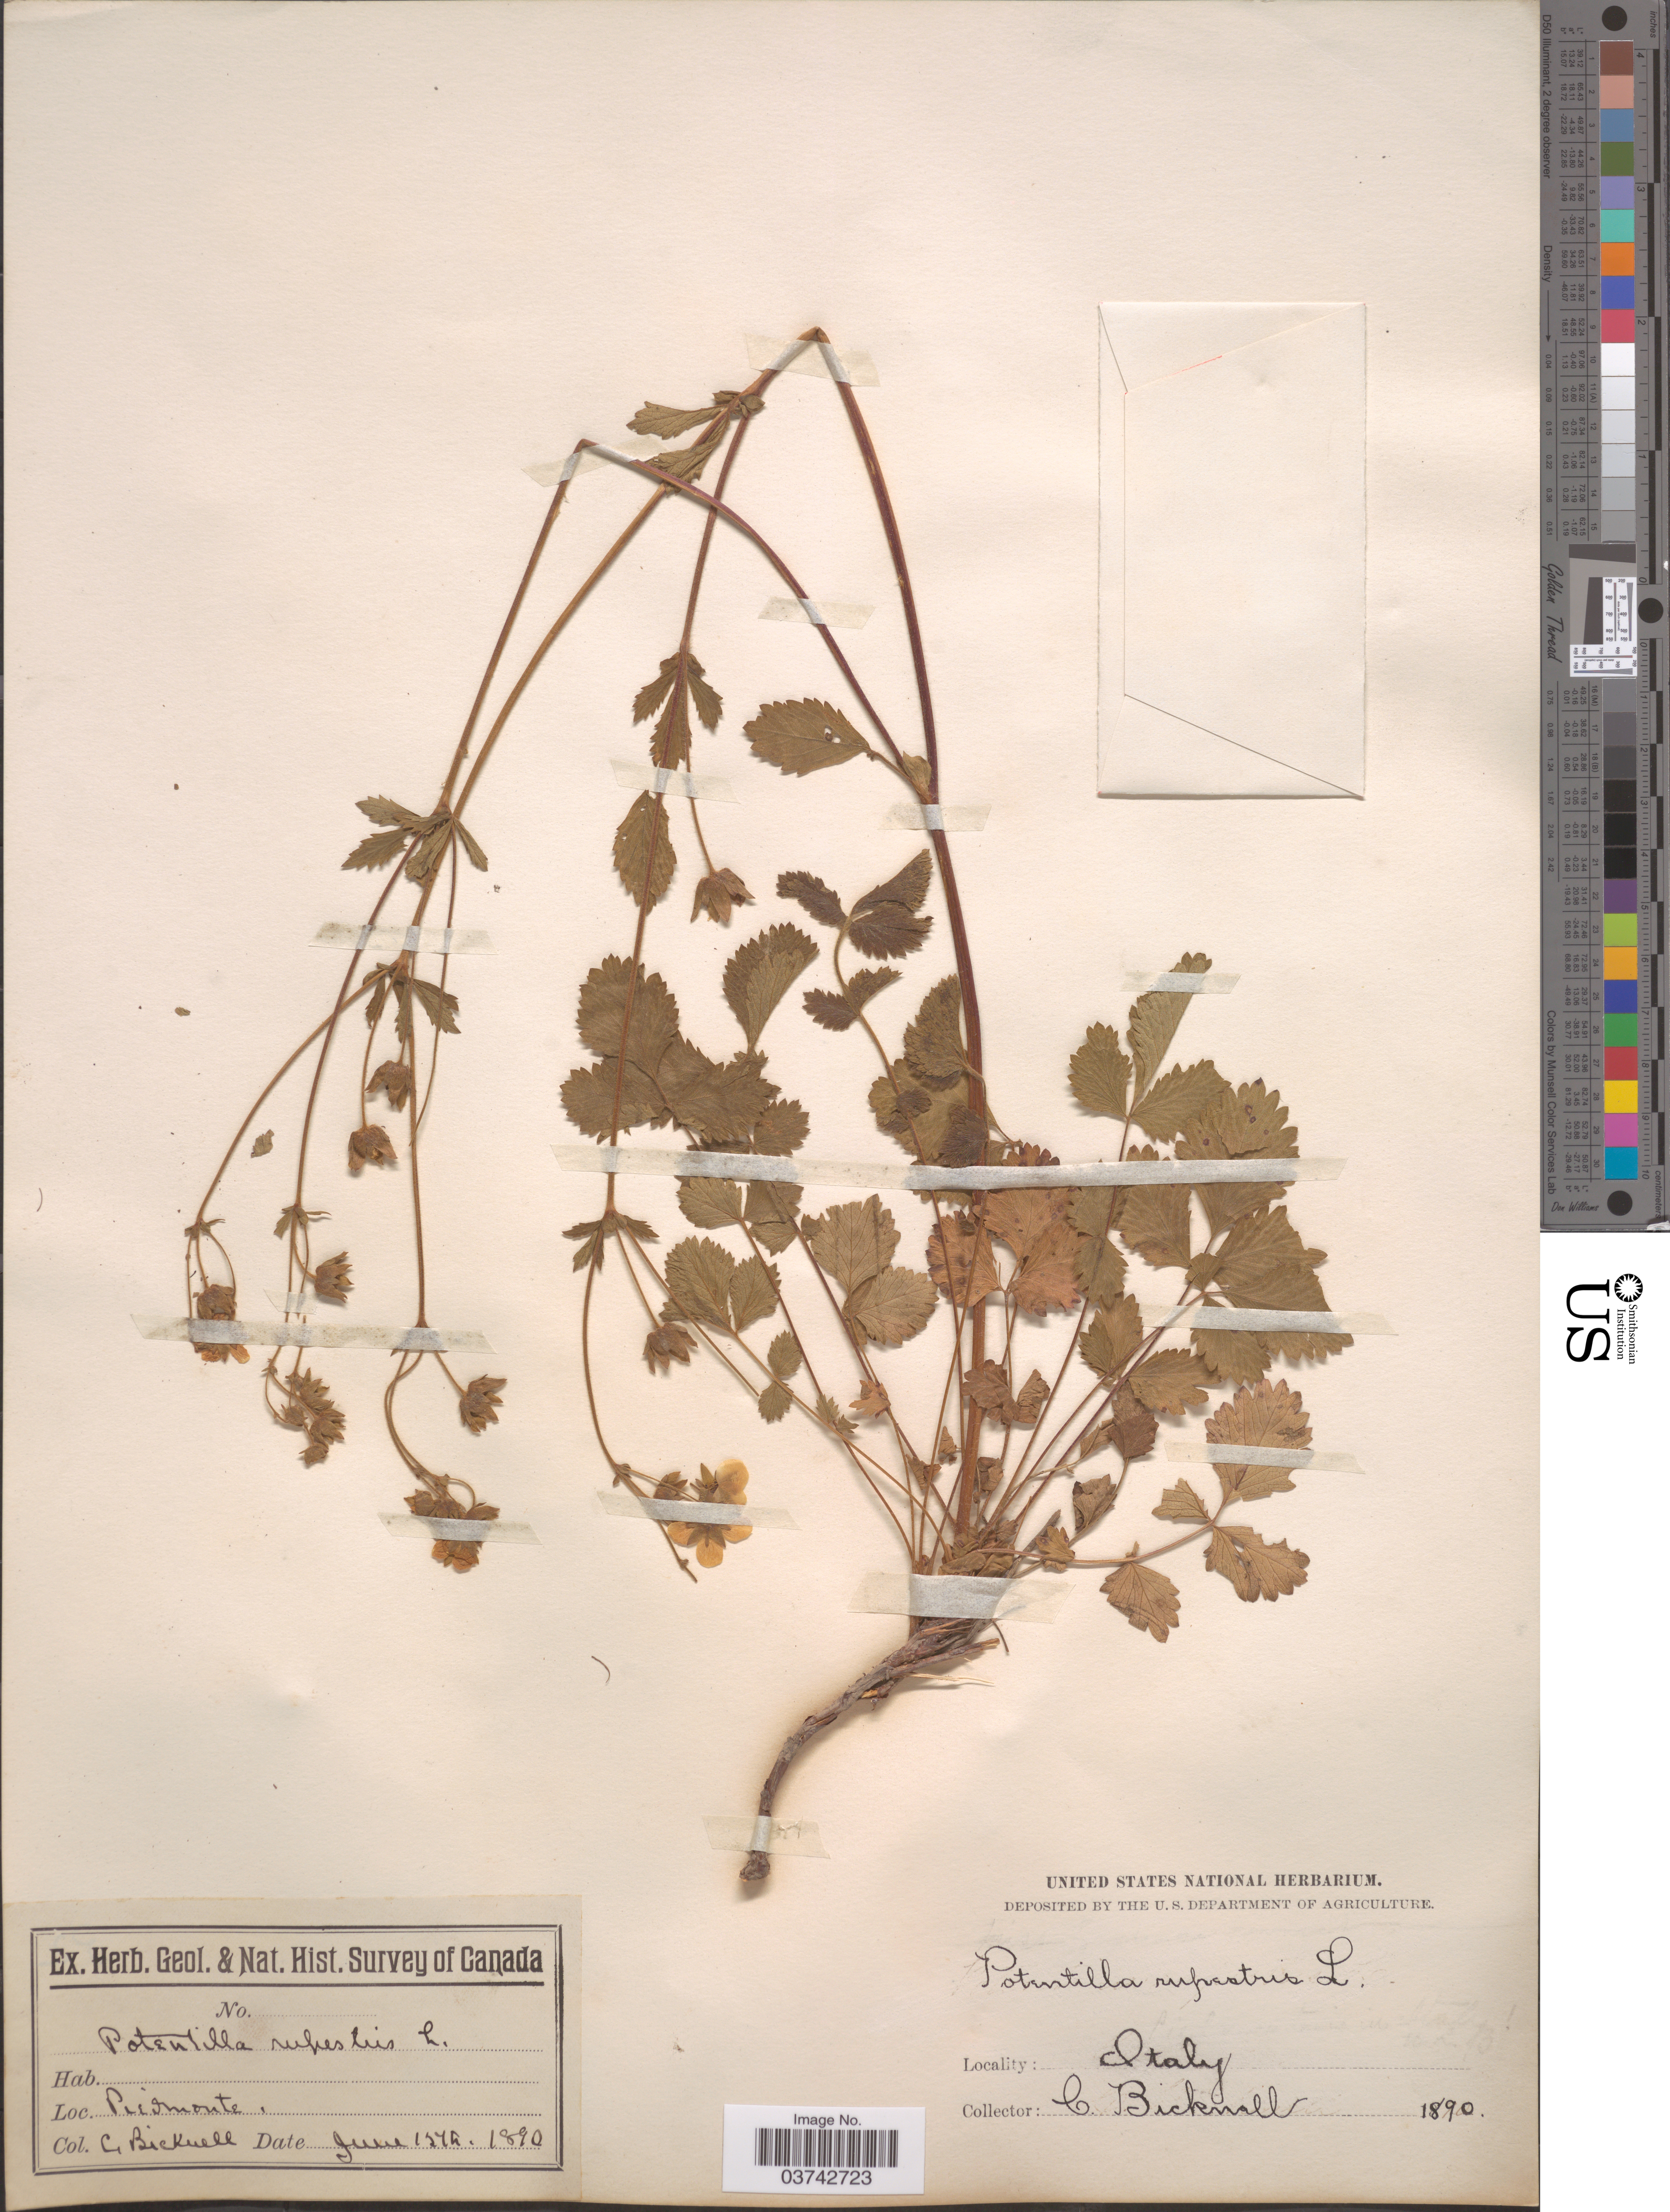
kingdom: Plantae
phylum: Tracheophyta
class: Magnoliopsida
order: Rosales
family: Rosaceae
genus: Drymocallis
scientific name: Drymocallis rupestris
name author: (L.) Soják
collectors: C. Bicknell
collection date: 1890-06-15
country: Italy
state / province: Piedmont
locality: Piedmonte.